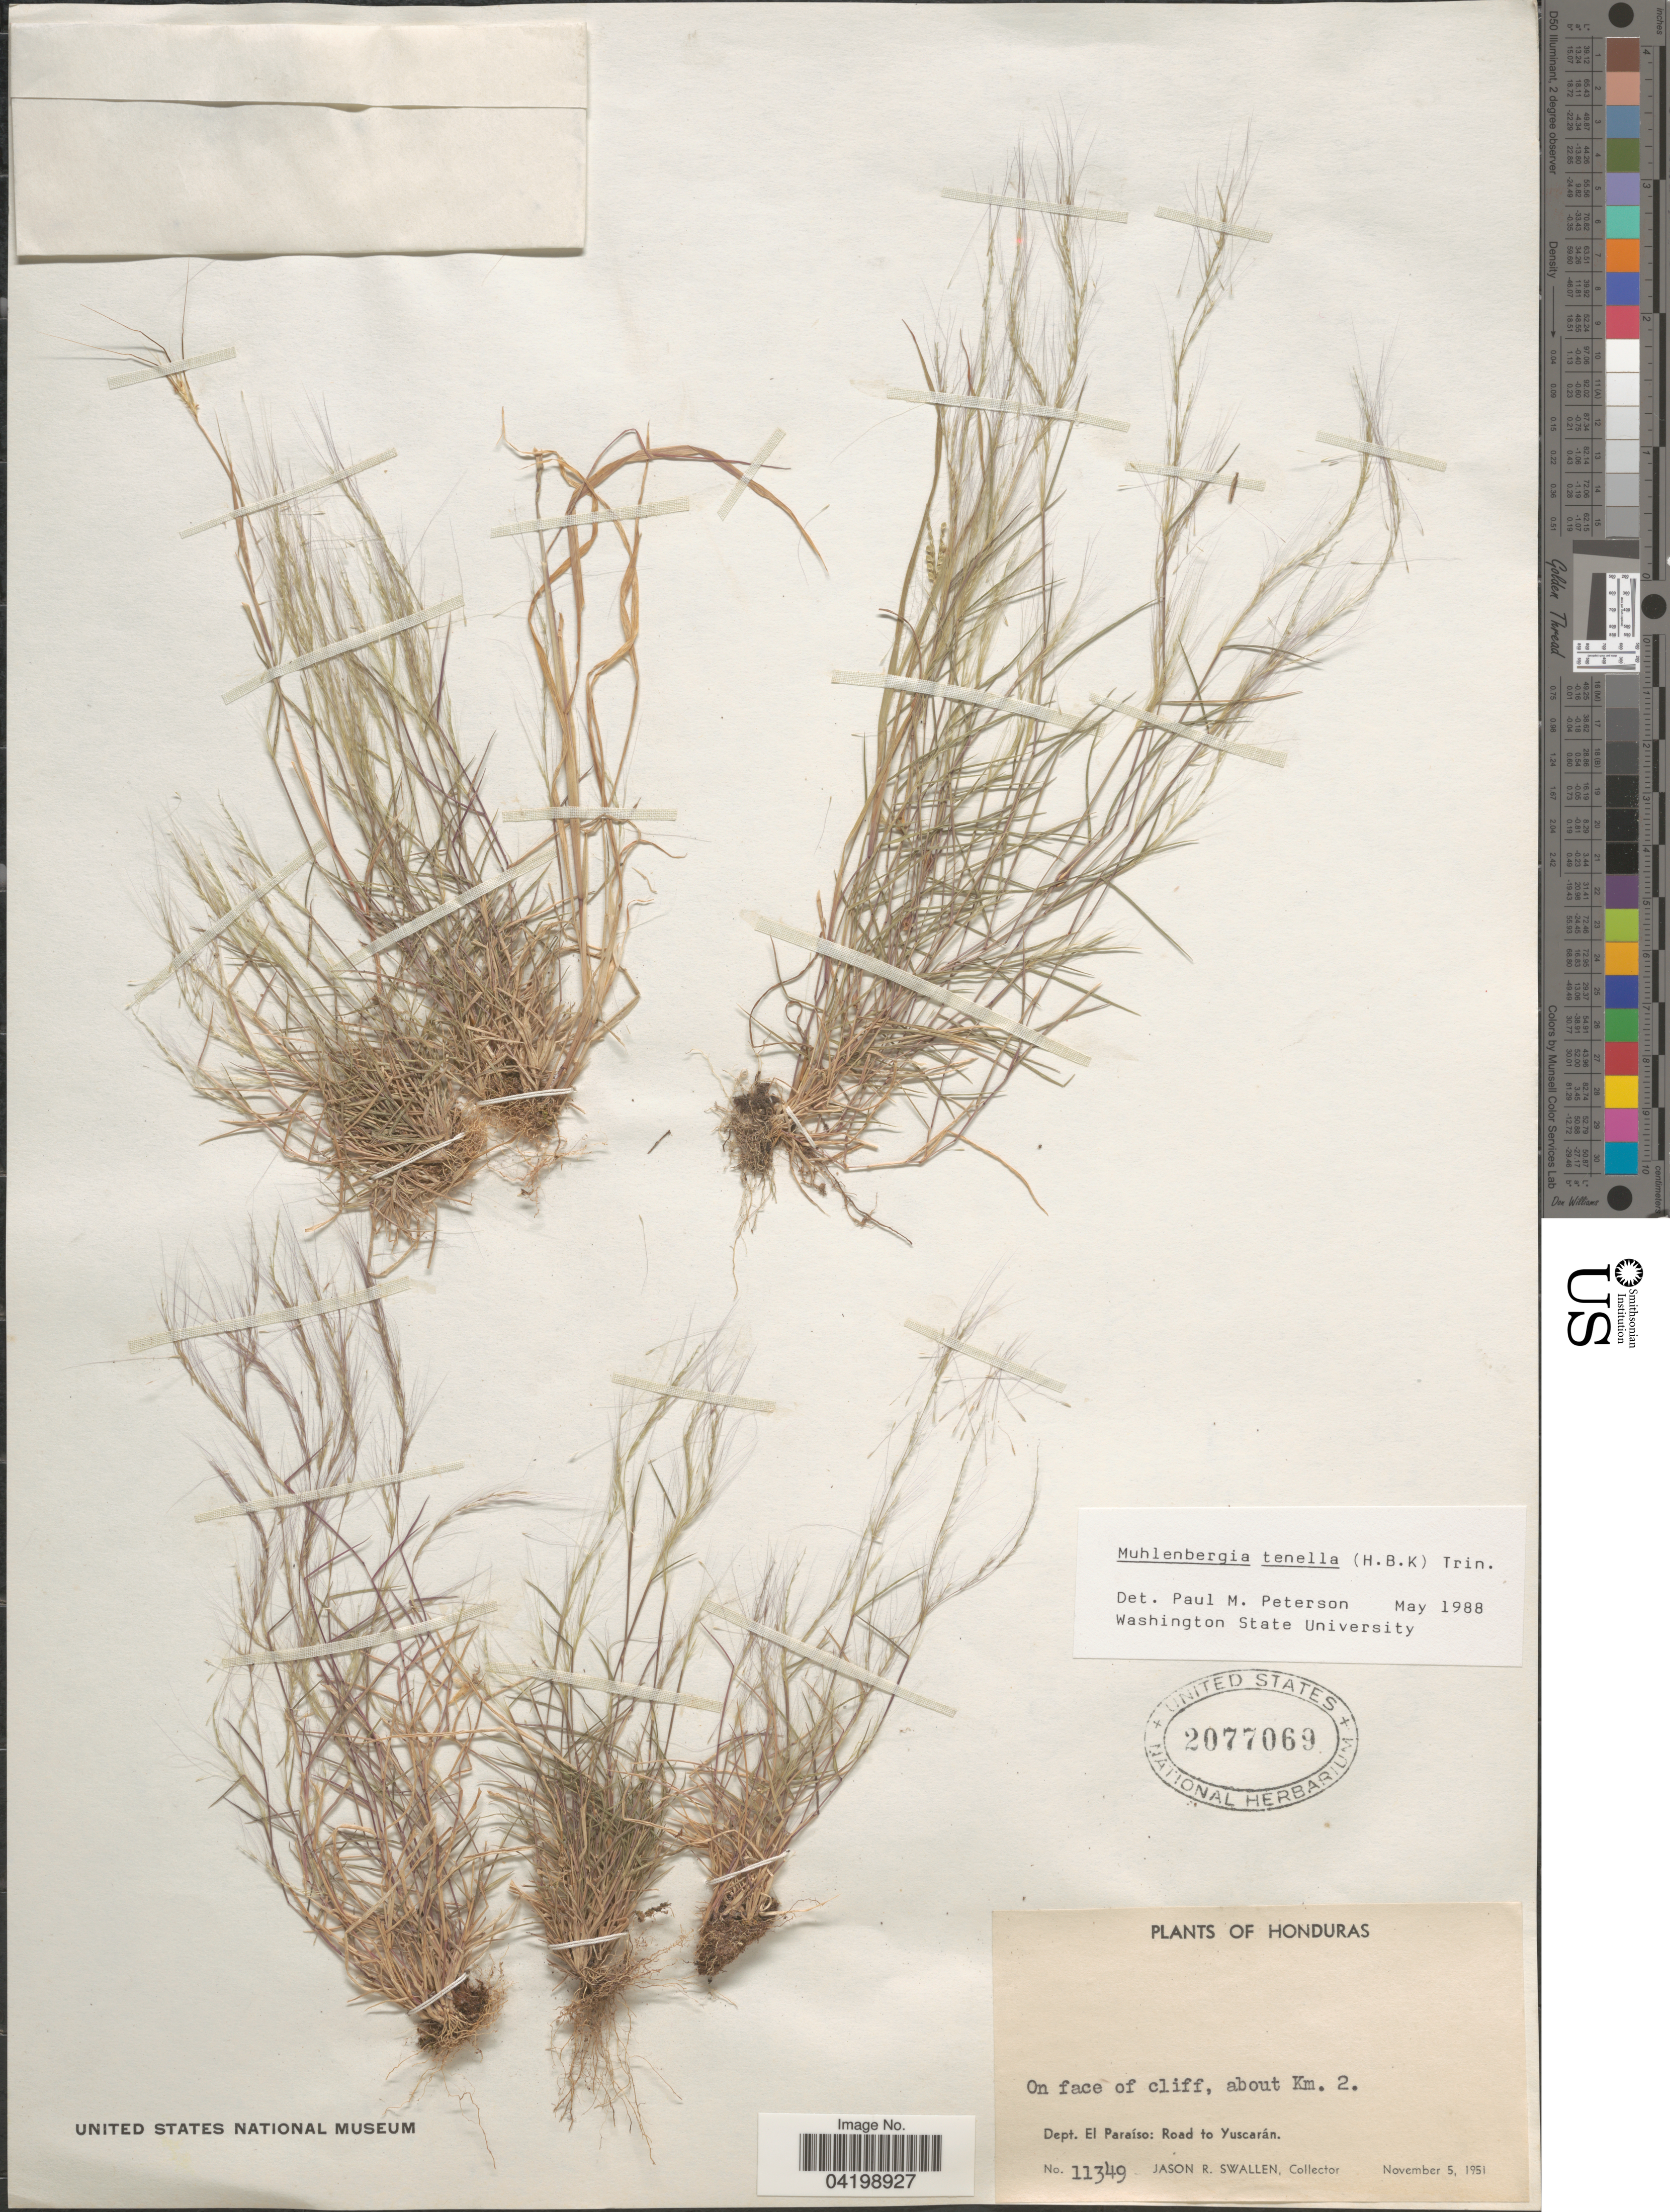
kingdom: Plantae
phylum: Tracheophyta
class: Liliopsida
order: Poales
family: Poaceae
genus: Muhlenbergia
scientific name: Muhlenbergia tenella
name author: (Kunth) Trin.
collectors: J. R. Swallen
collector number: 11349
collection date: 1951-11-05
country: Honduras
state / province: El Paraiso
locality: On face of cliff, about Km. 2. Dept. El Paraíso: Road to Yuscarán.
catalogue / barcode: US 2077069